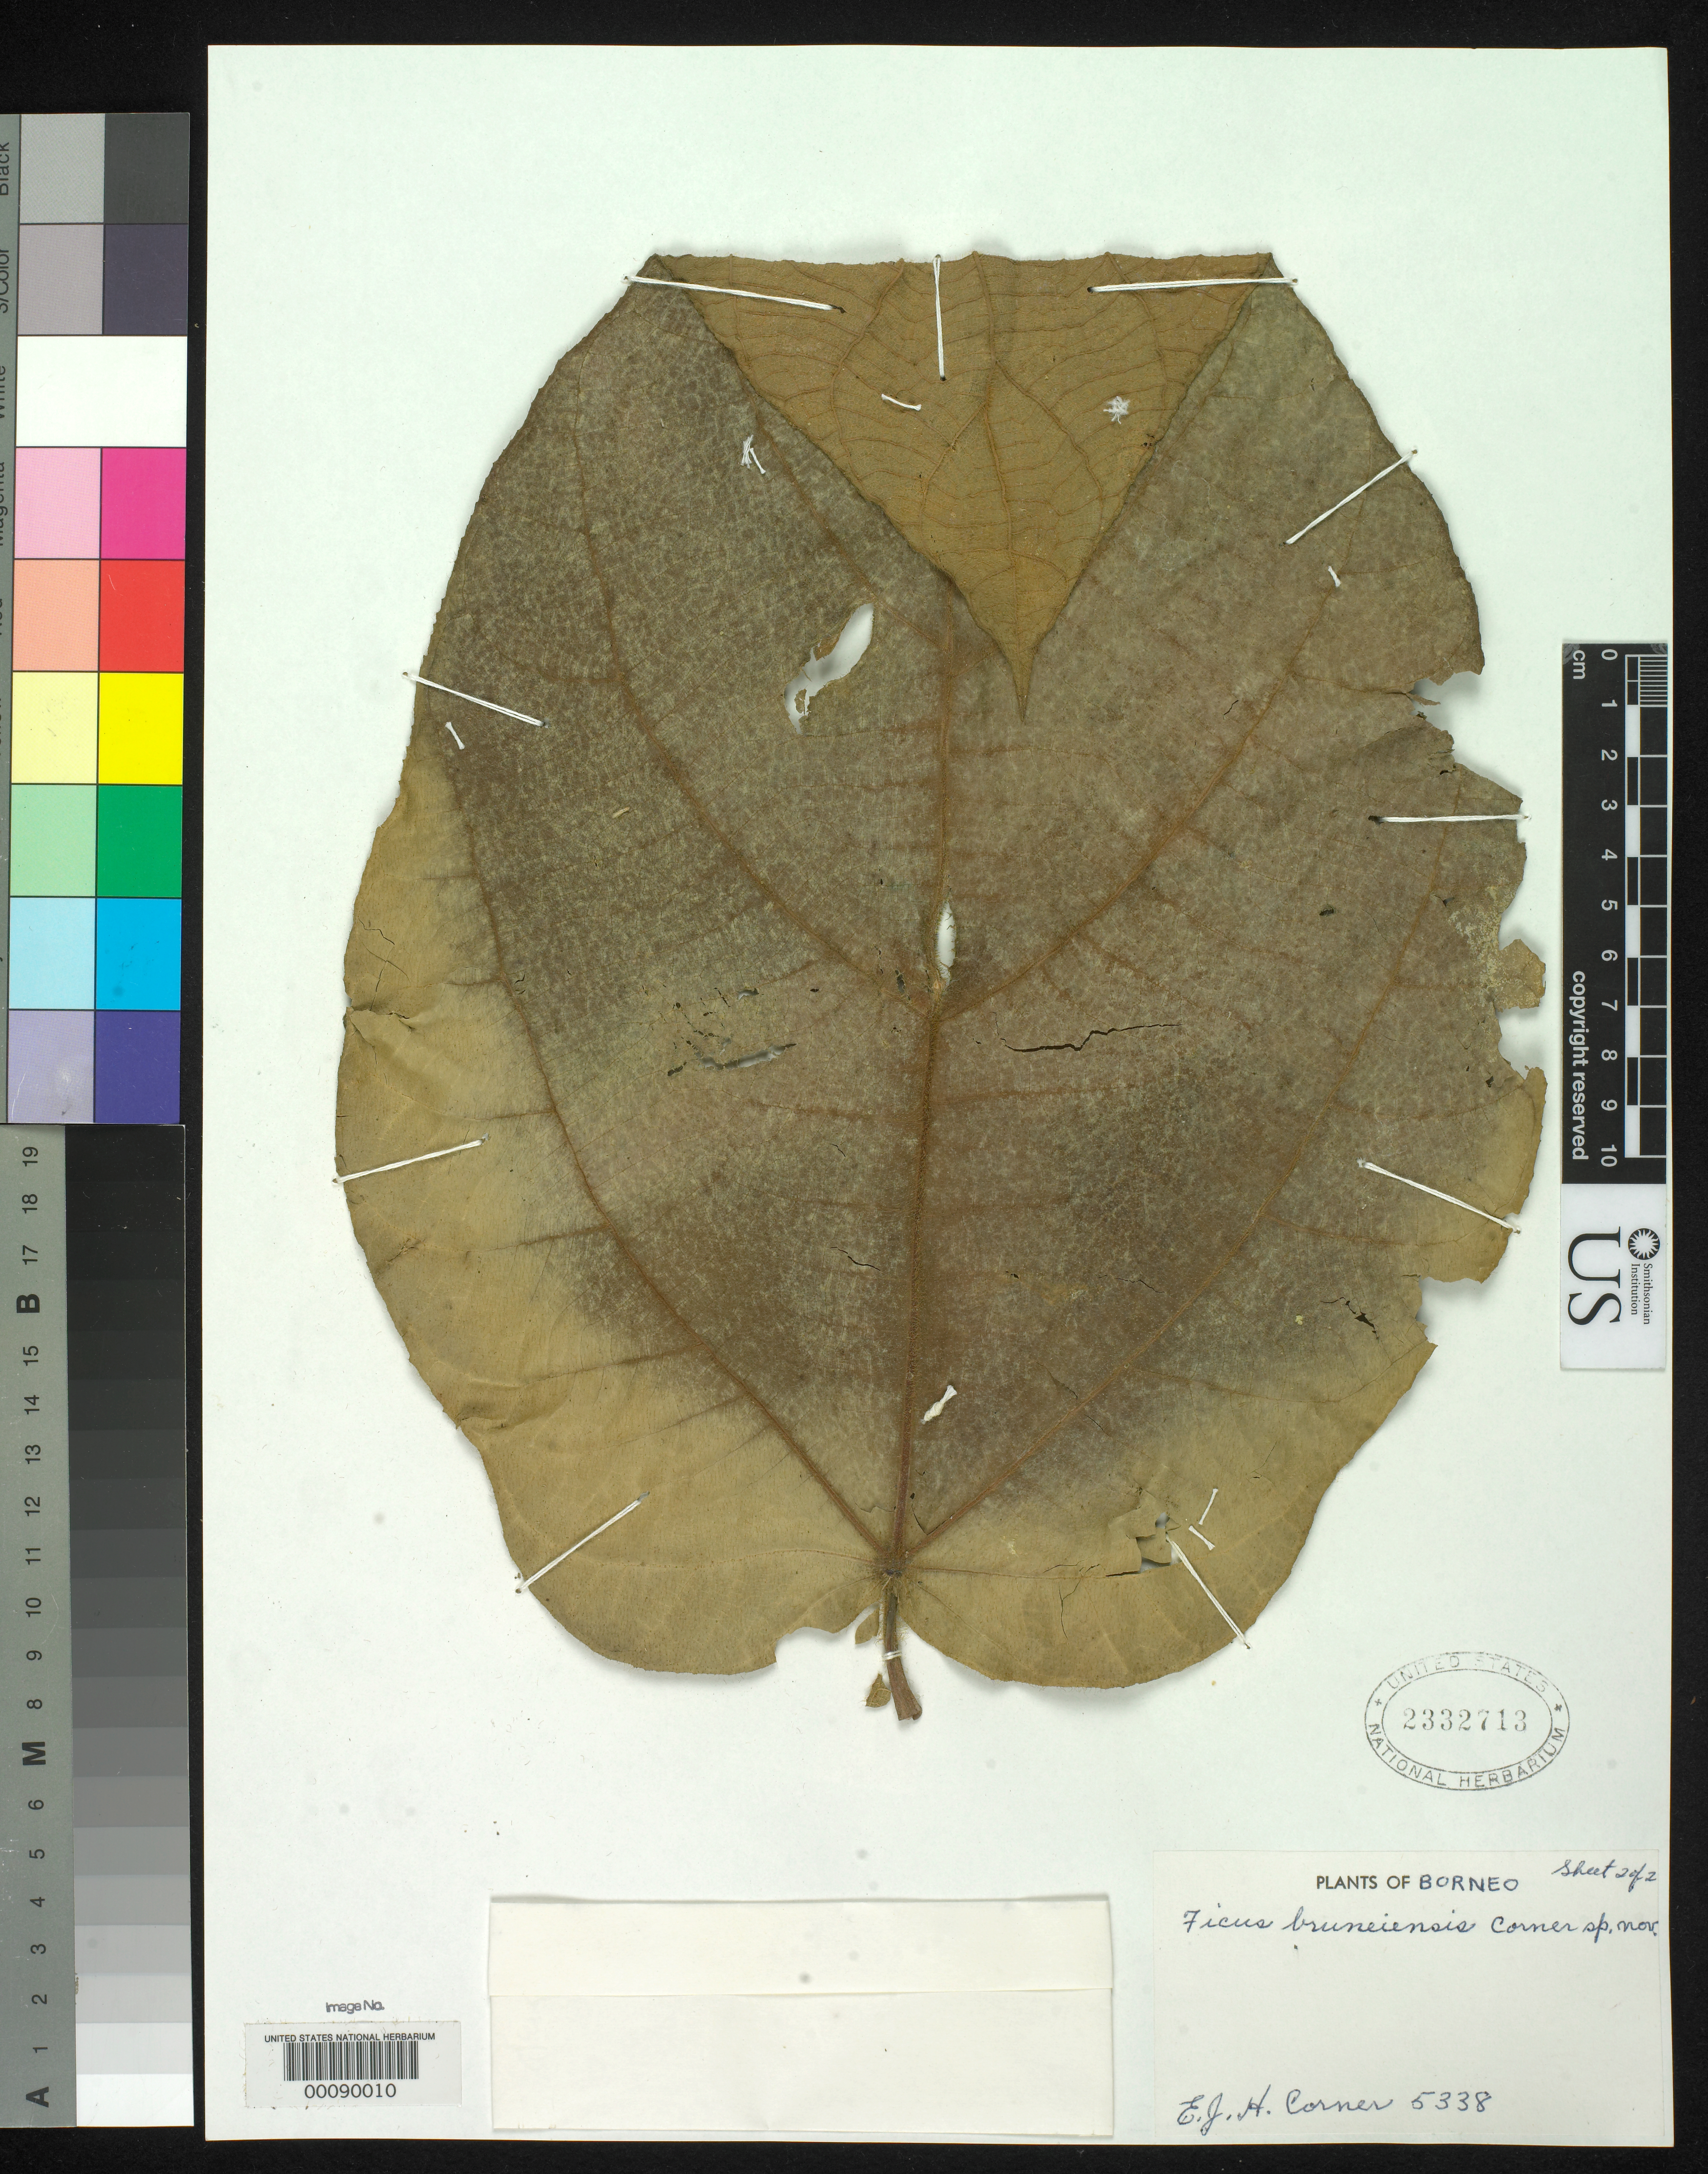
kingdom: Plantae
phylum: Tracheophyta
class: Magnoliopsida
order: Rosales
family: Moraceae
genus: Ficus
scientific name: Ficus bruneiensis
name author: Corner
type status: Isotype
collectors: E. Corner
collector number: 5338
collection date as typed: Feb 1939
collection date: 1939-02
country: Brunei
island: Borneo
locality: Ulu Belalong.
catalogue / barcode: US 2332713